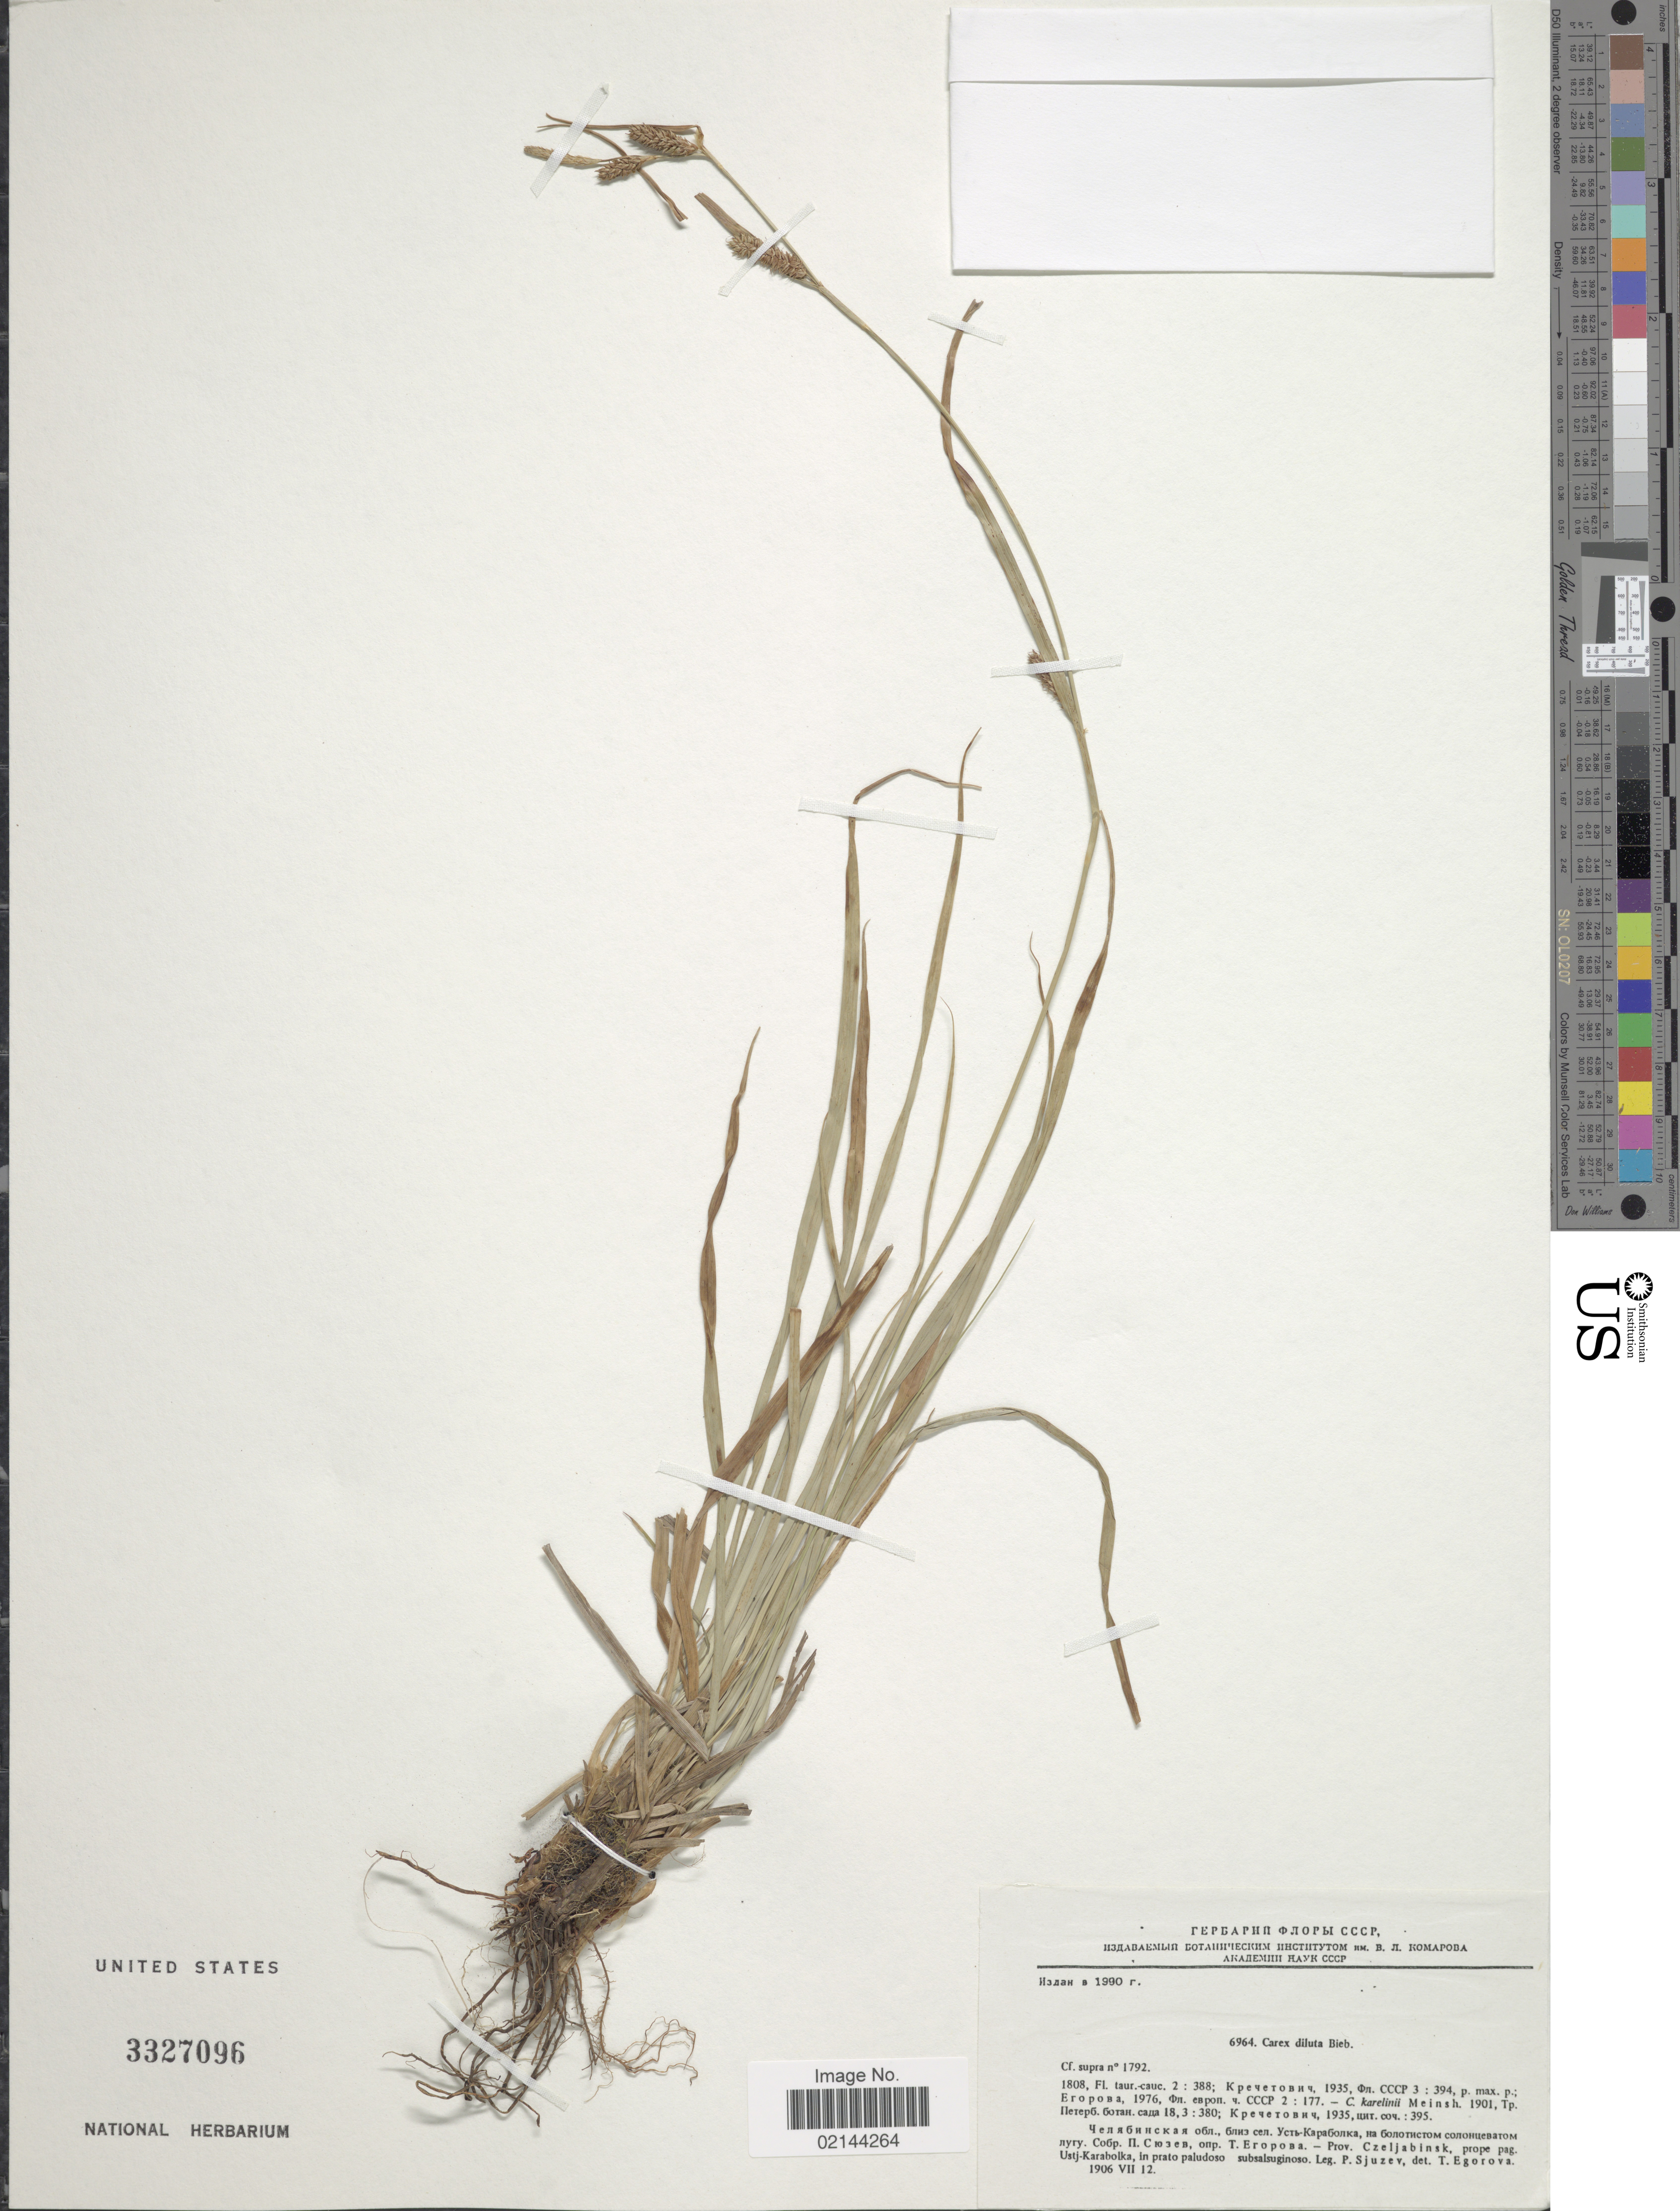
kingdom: Plantae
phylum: Tracheophyta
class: Liliopsida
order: Poales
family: Cyperaceae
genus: Carex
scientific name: Carex diluta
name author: M. Bieb.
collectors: Szovits & T. V. Egorova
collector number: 6964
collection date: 1906-07-12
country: Russian Federation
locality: Prov. Czeljabinsk, prope pag. Ustj-Karalbolka, in prato paludoso subsalsuginoso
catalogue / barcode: US 3327096